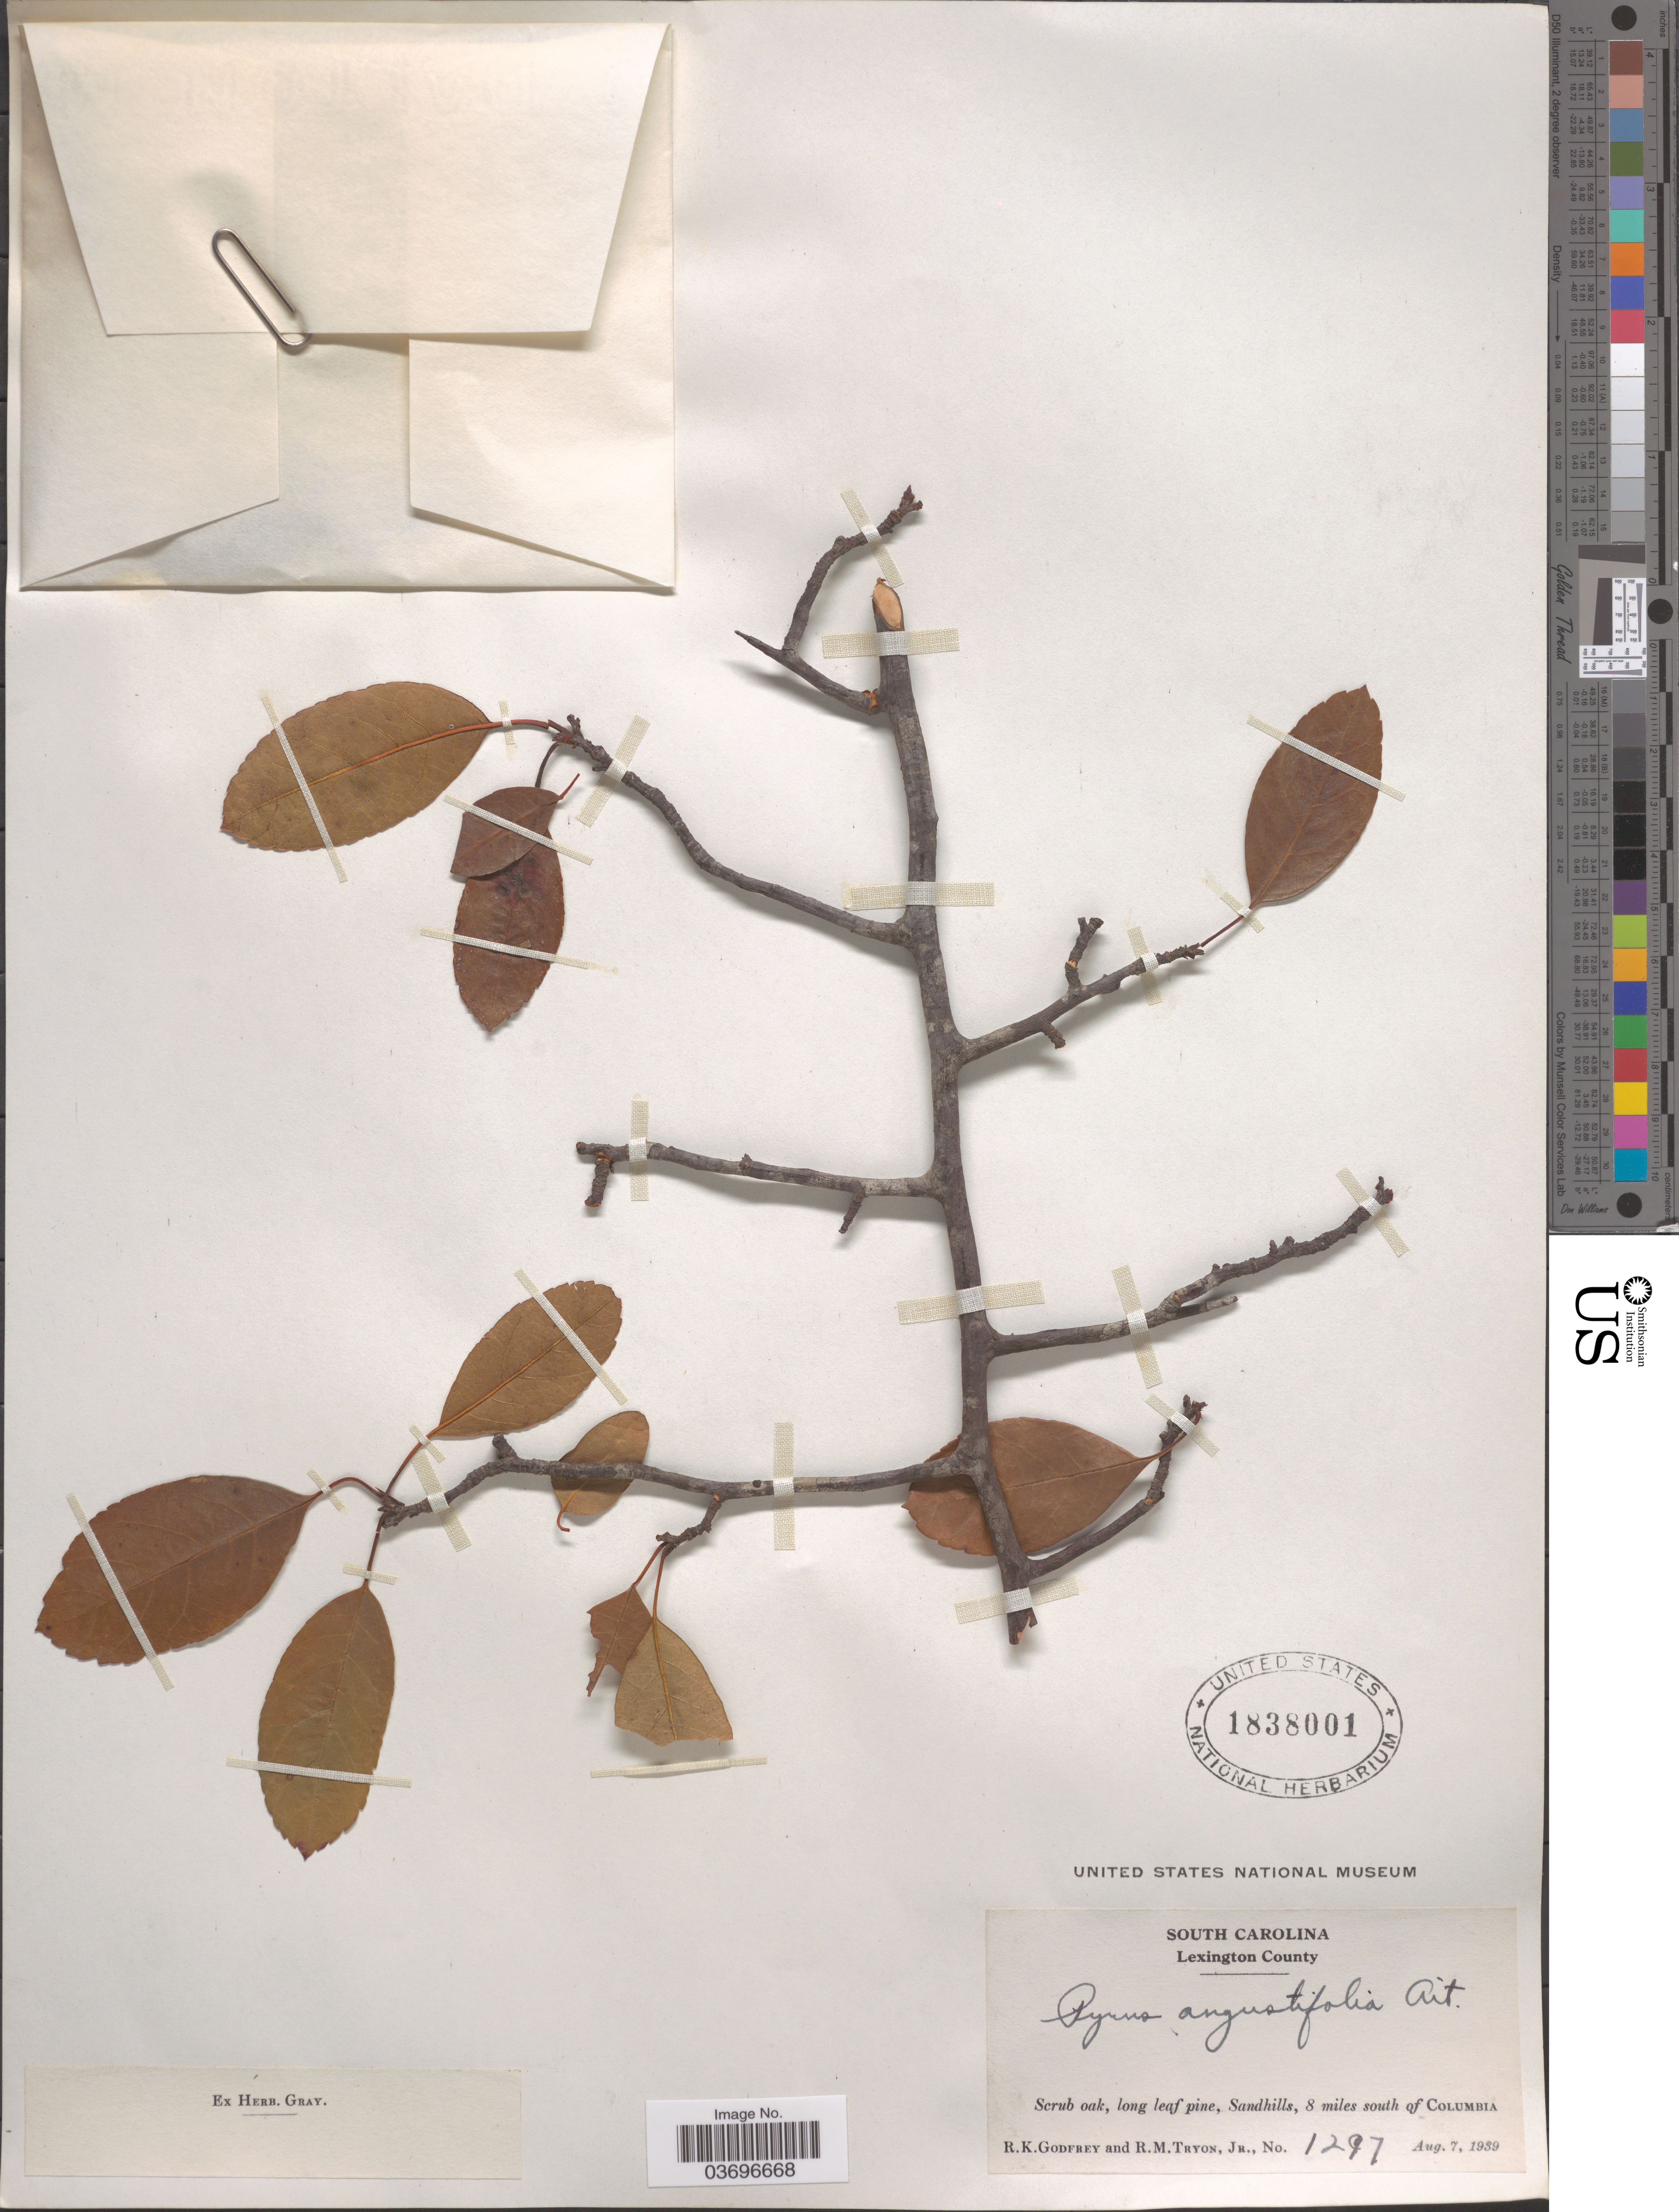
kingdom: Plantae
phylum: Tracheophyta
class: Magnoliopsida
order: Rosales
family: Rosaceae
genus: Malus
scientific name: Malus angustifolia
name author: (Aiton) Michx.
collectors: R. K. Godfrey & R. Tryon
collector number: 1297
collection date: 1939-08-07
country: United States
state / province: South Carolina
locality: Lexington County. Sandhills, 8 miles south of Columbia.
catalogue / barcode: US 1838001